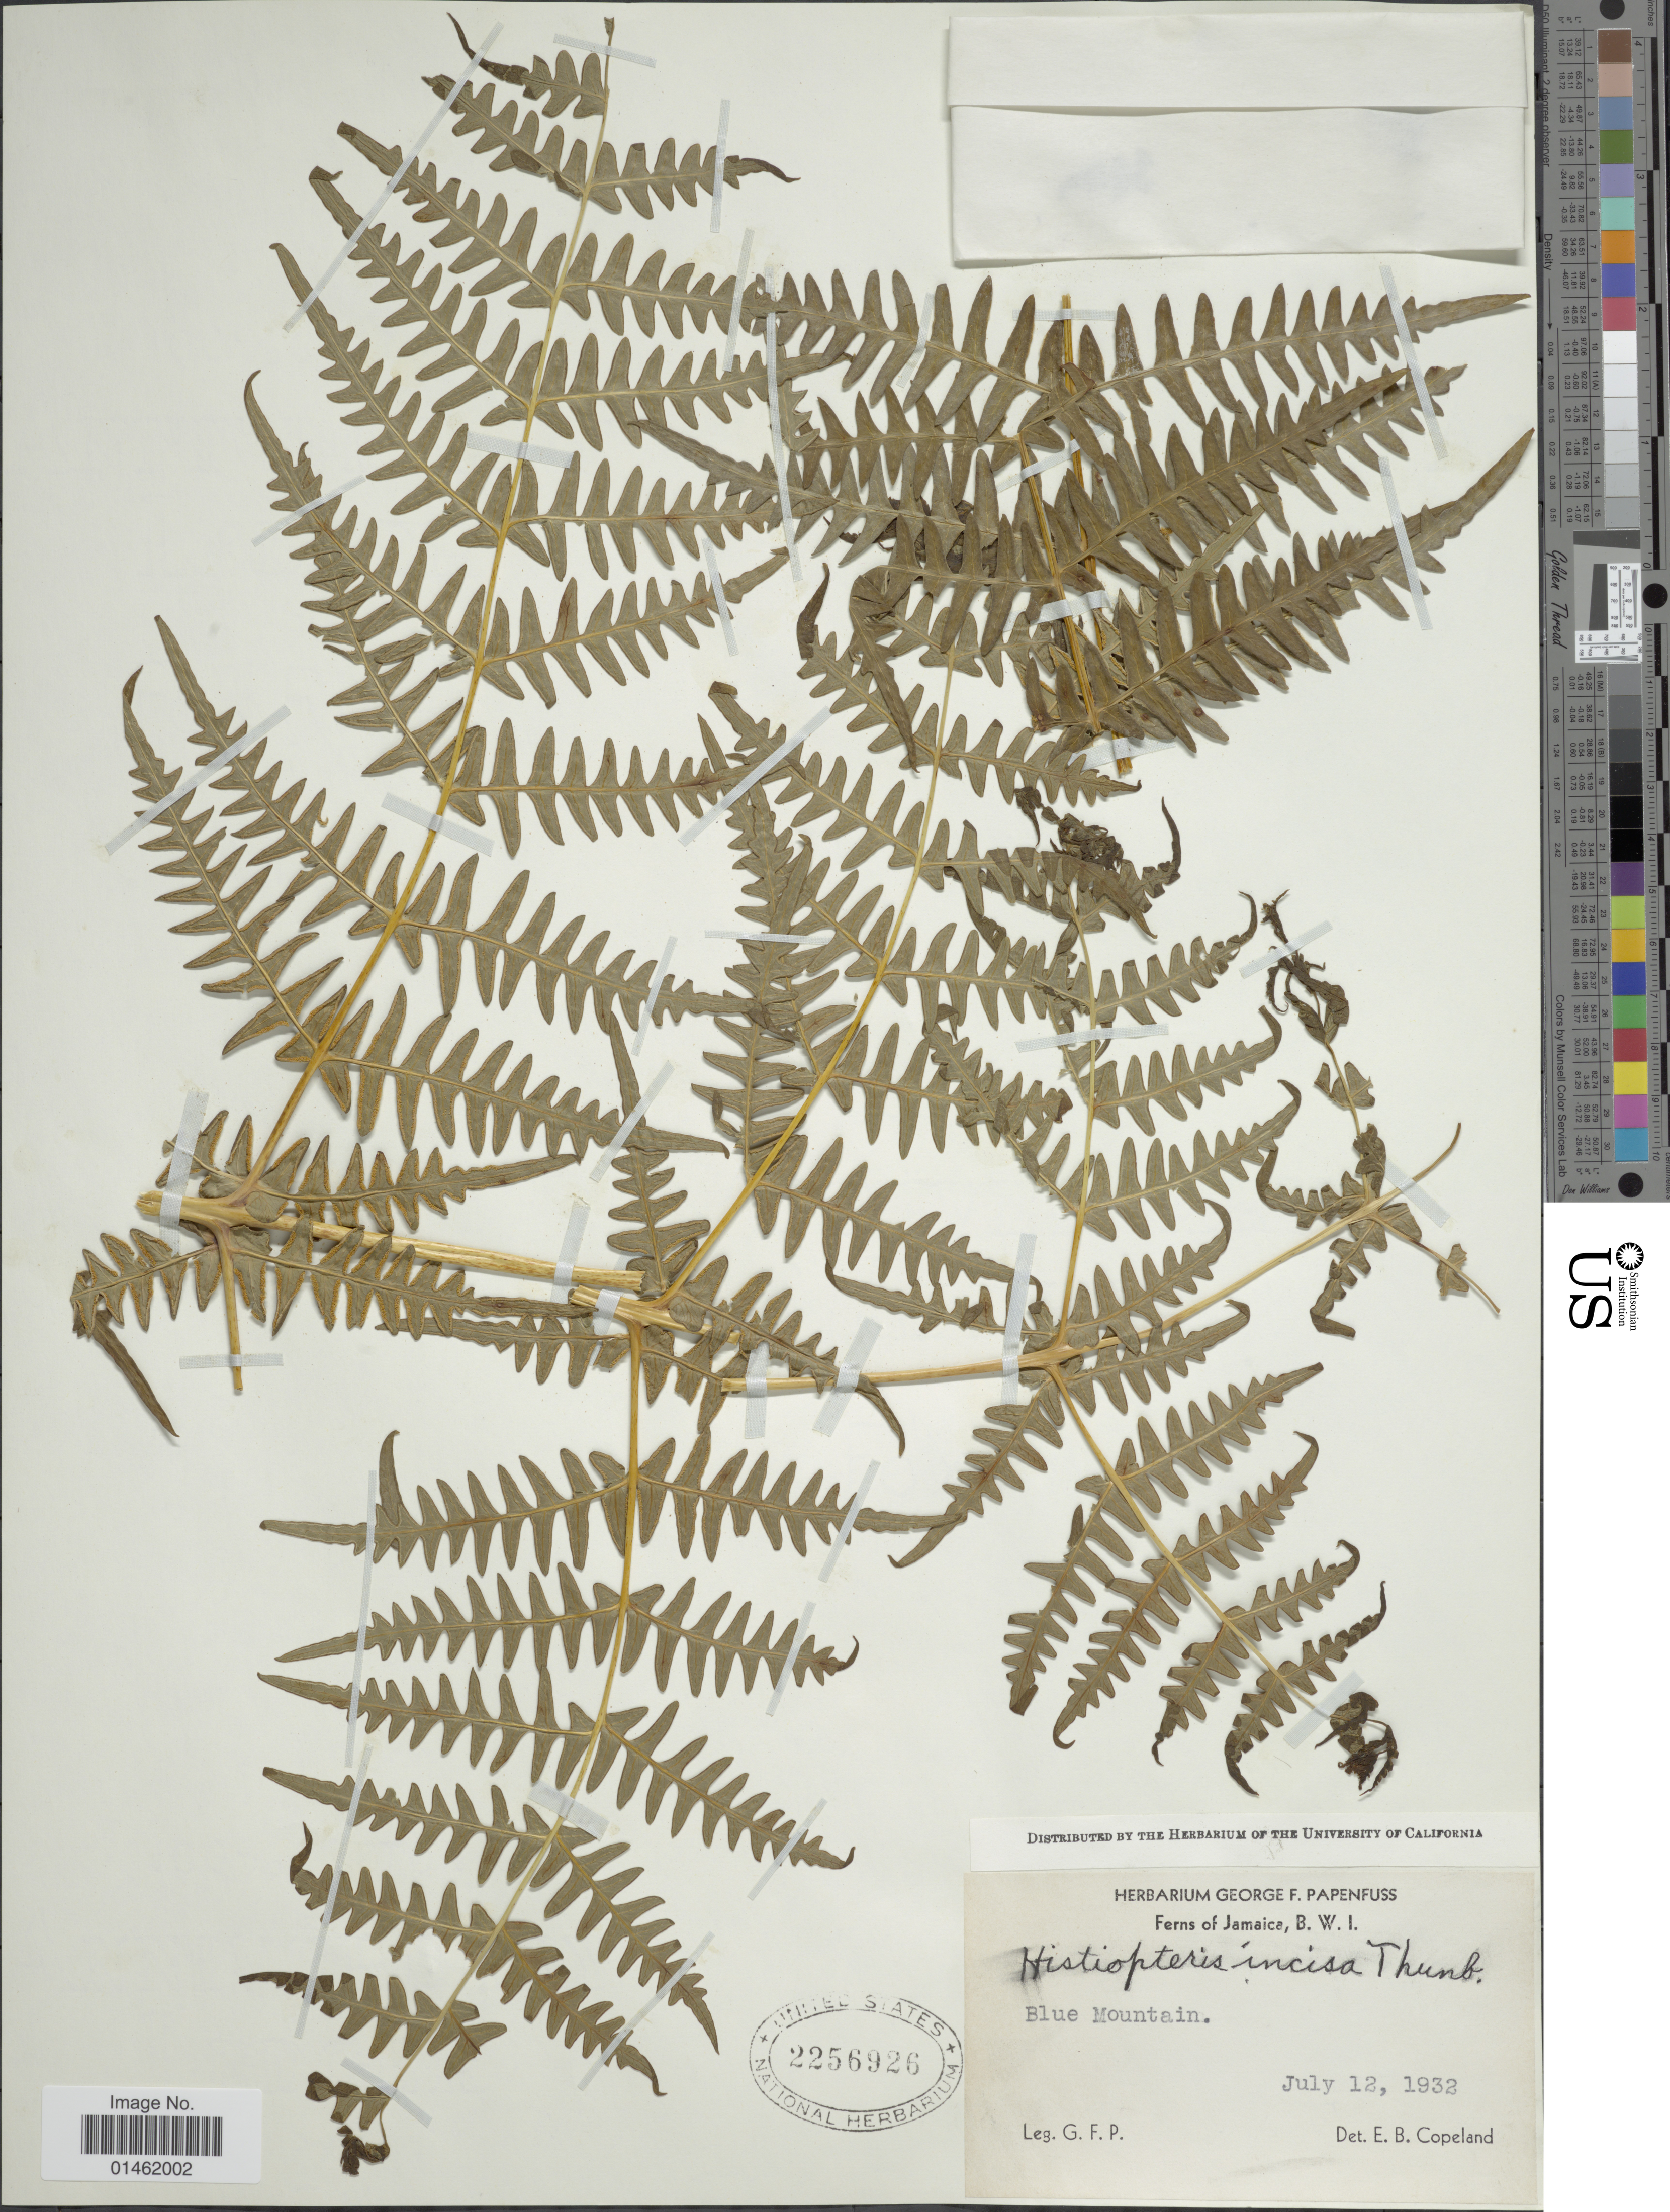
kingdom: Plantae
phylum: Tracheophyta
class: Polypodiopsida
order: Polypodiales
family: Dennstaedtiaceae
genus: Histiopteris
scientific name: Histiopteris incisa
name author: (Thunb.) J. Sm.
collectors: G. Papenfuss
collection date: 1932-07-12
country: Jamaica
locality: Jamaica, Blue Mountains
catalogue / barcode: US 2256926